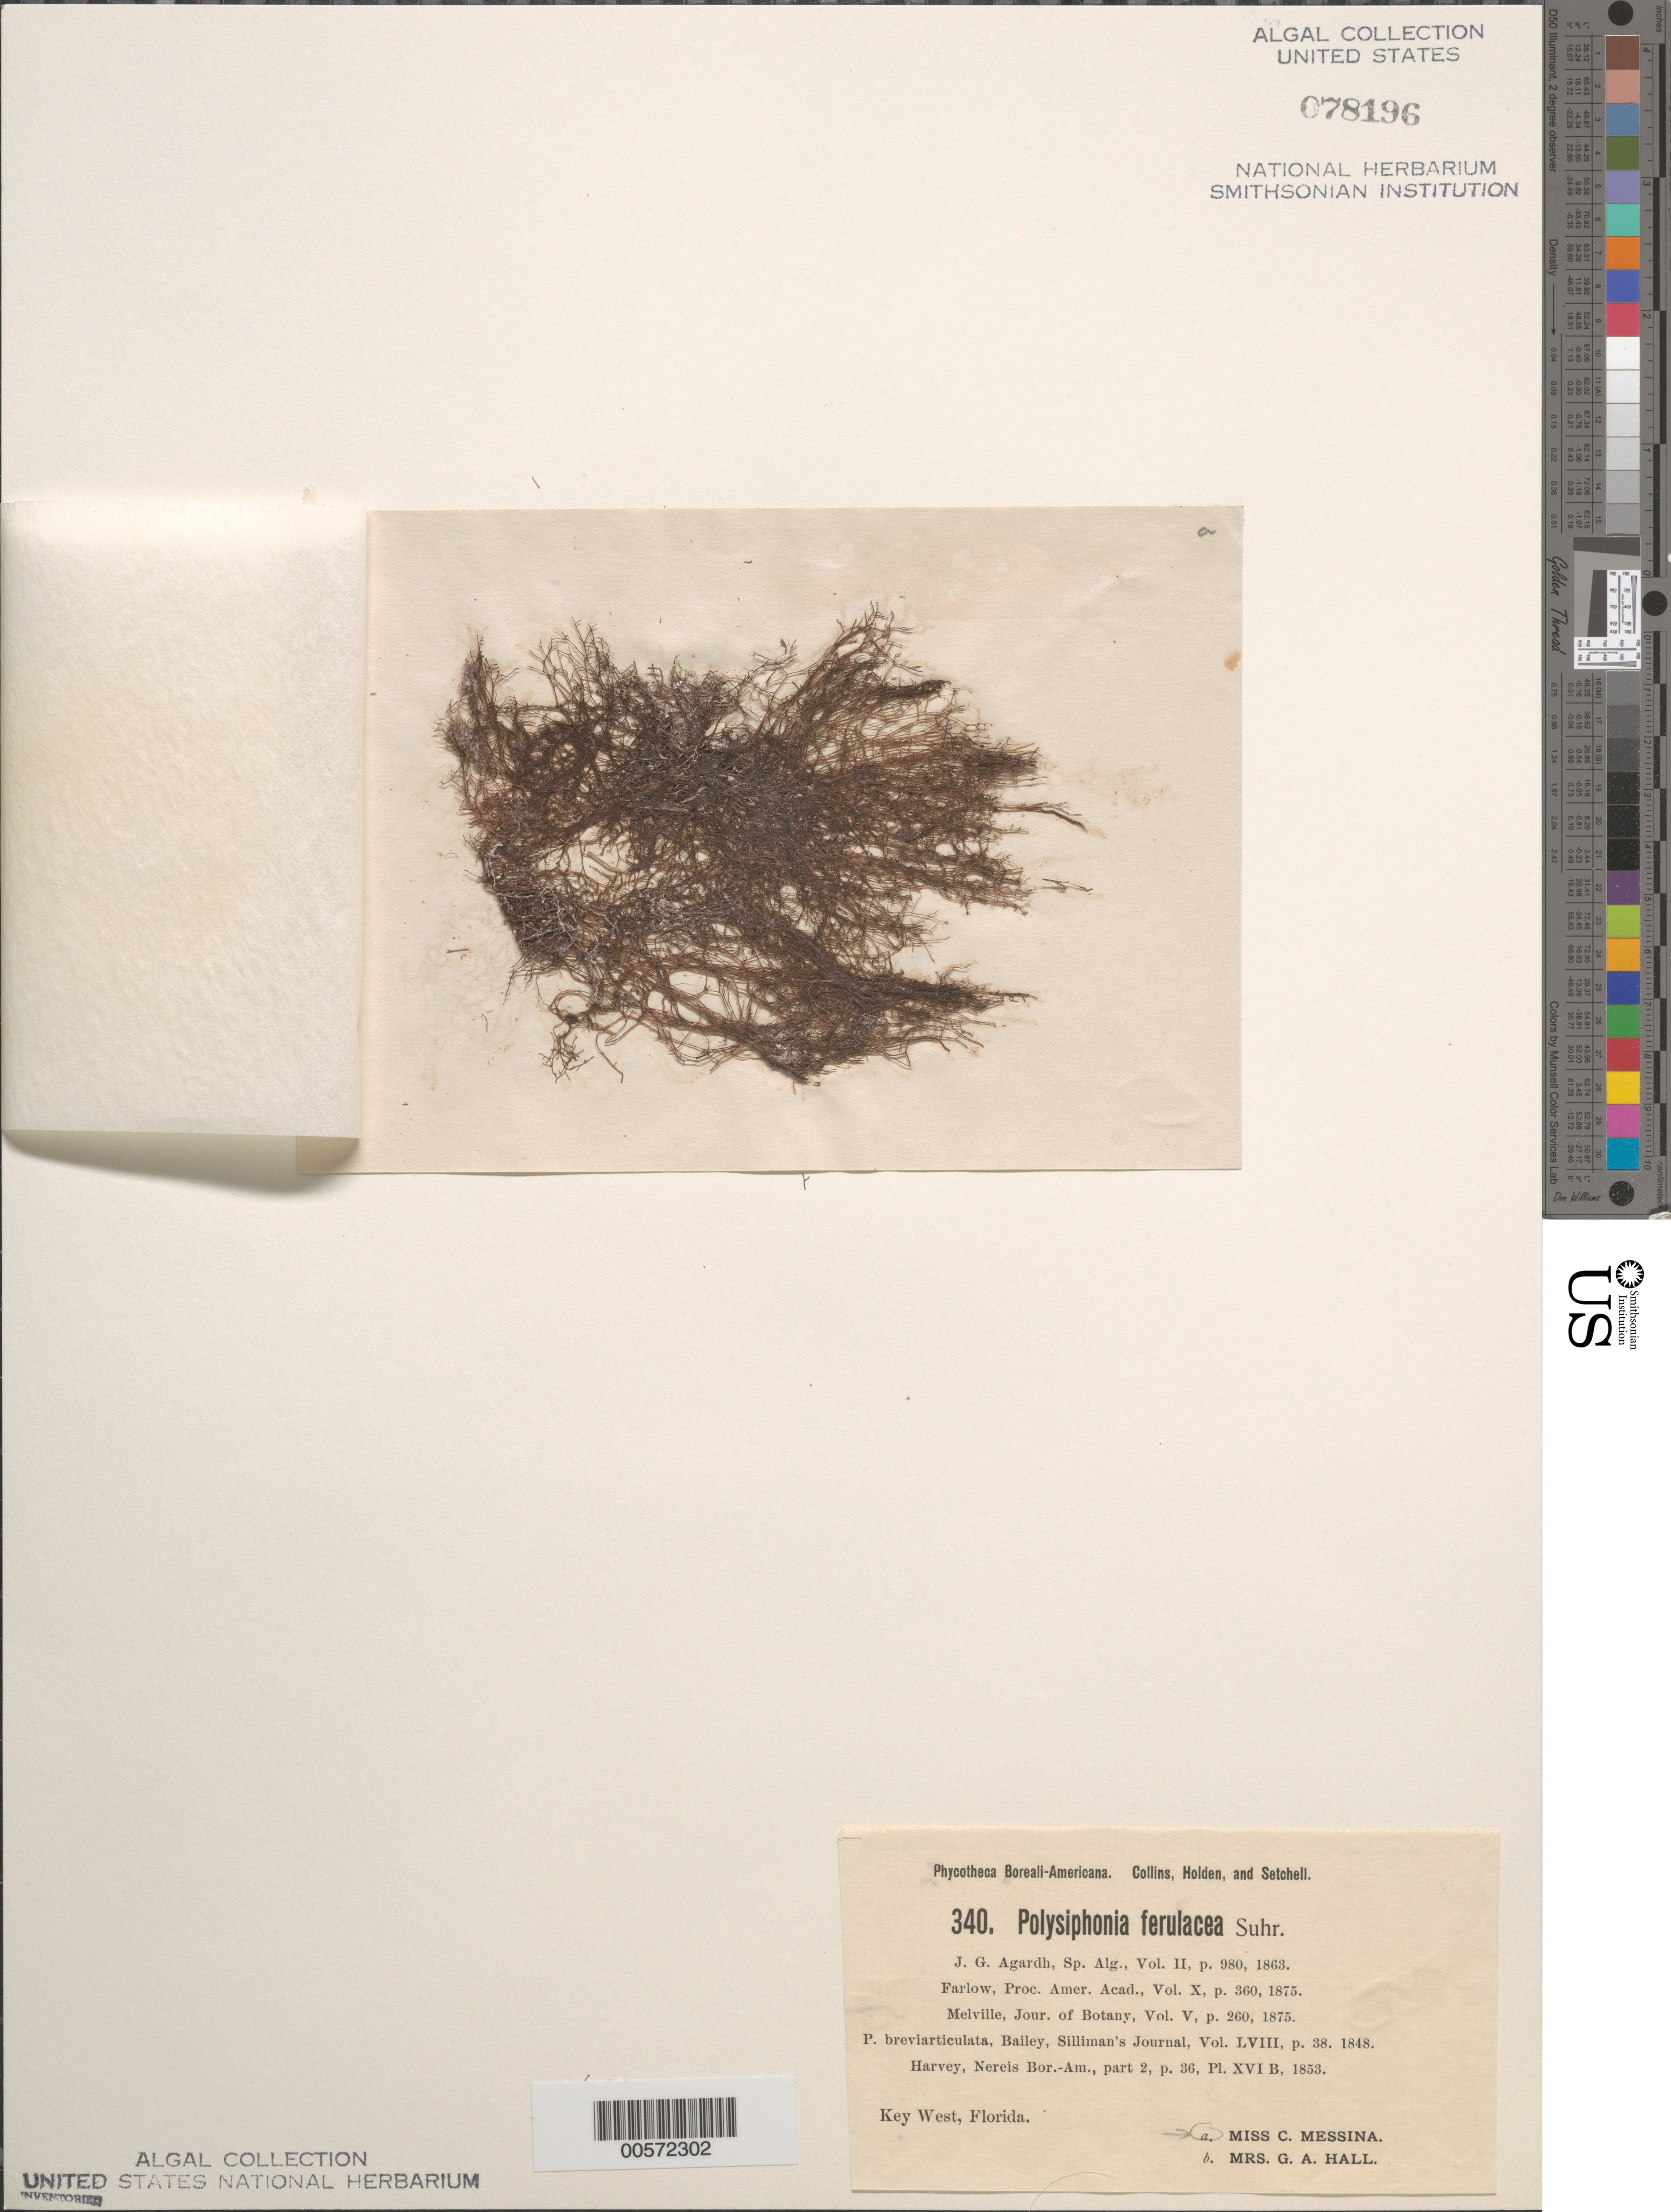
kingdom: Plantae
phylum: Rhodophyta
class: Florideophyceae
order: Ceramiales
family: Rhodomelaceae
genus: Melanothamnus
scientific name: Melanothamnus ferulaceus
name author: (Suhr ex J. Agardh) Diaz-Tapia & Maggs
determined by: Algae name updating Project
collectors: C. Messina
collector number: PB-A 340a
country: United States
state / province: Florida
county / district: Monroe County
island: Key West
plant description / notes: Collins, Holden & Setchell, Phycotheca Boreali-Americana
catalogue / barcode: US 78196